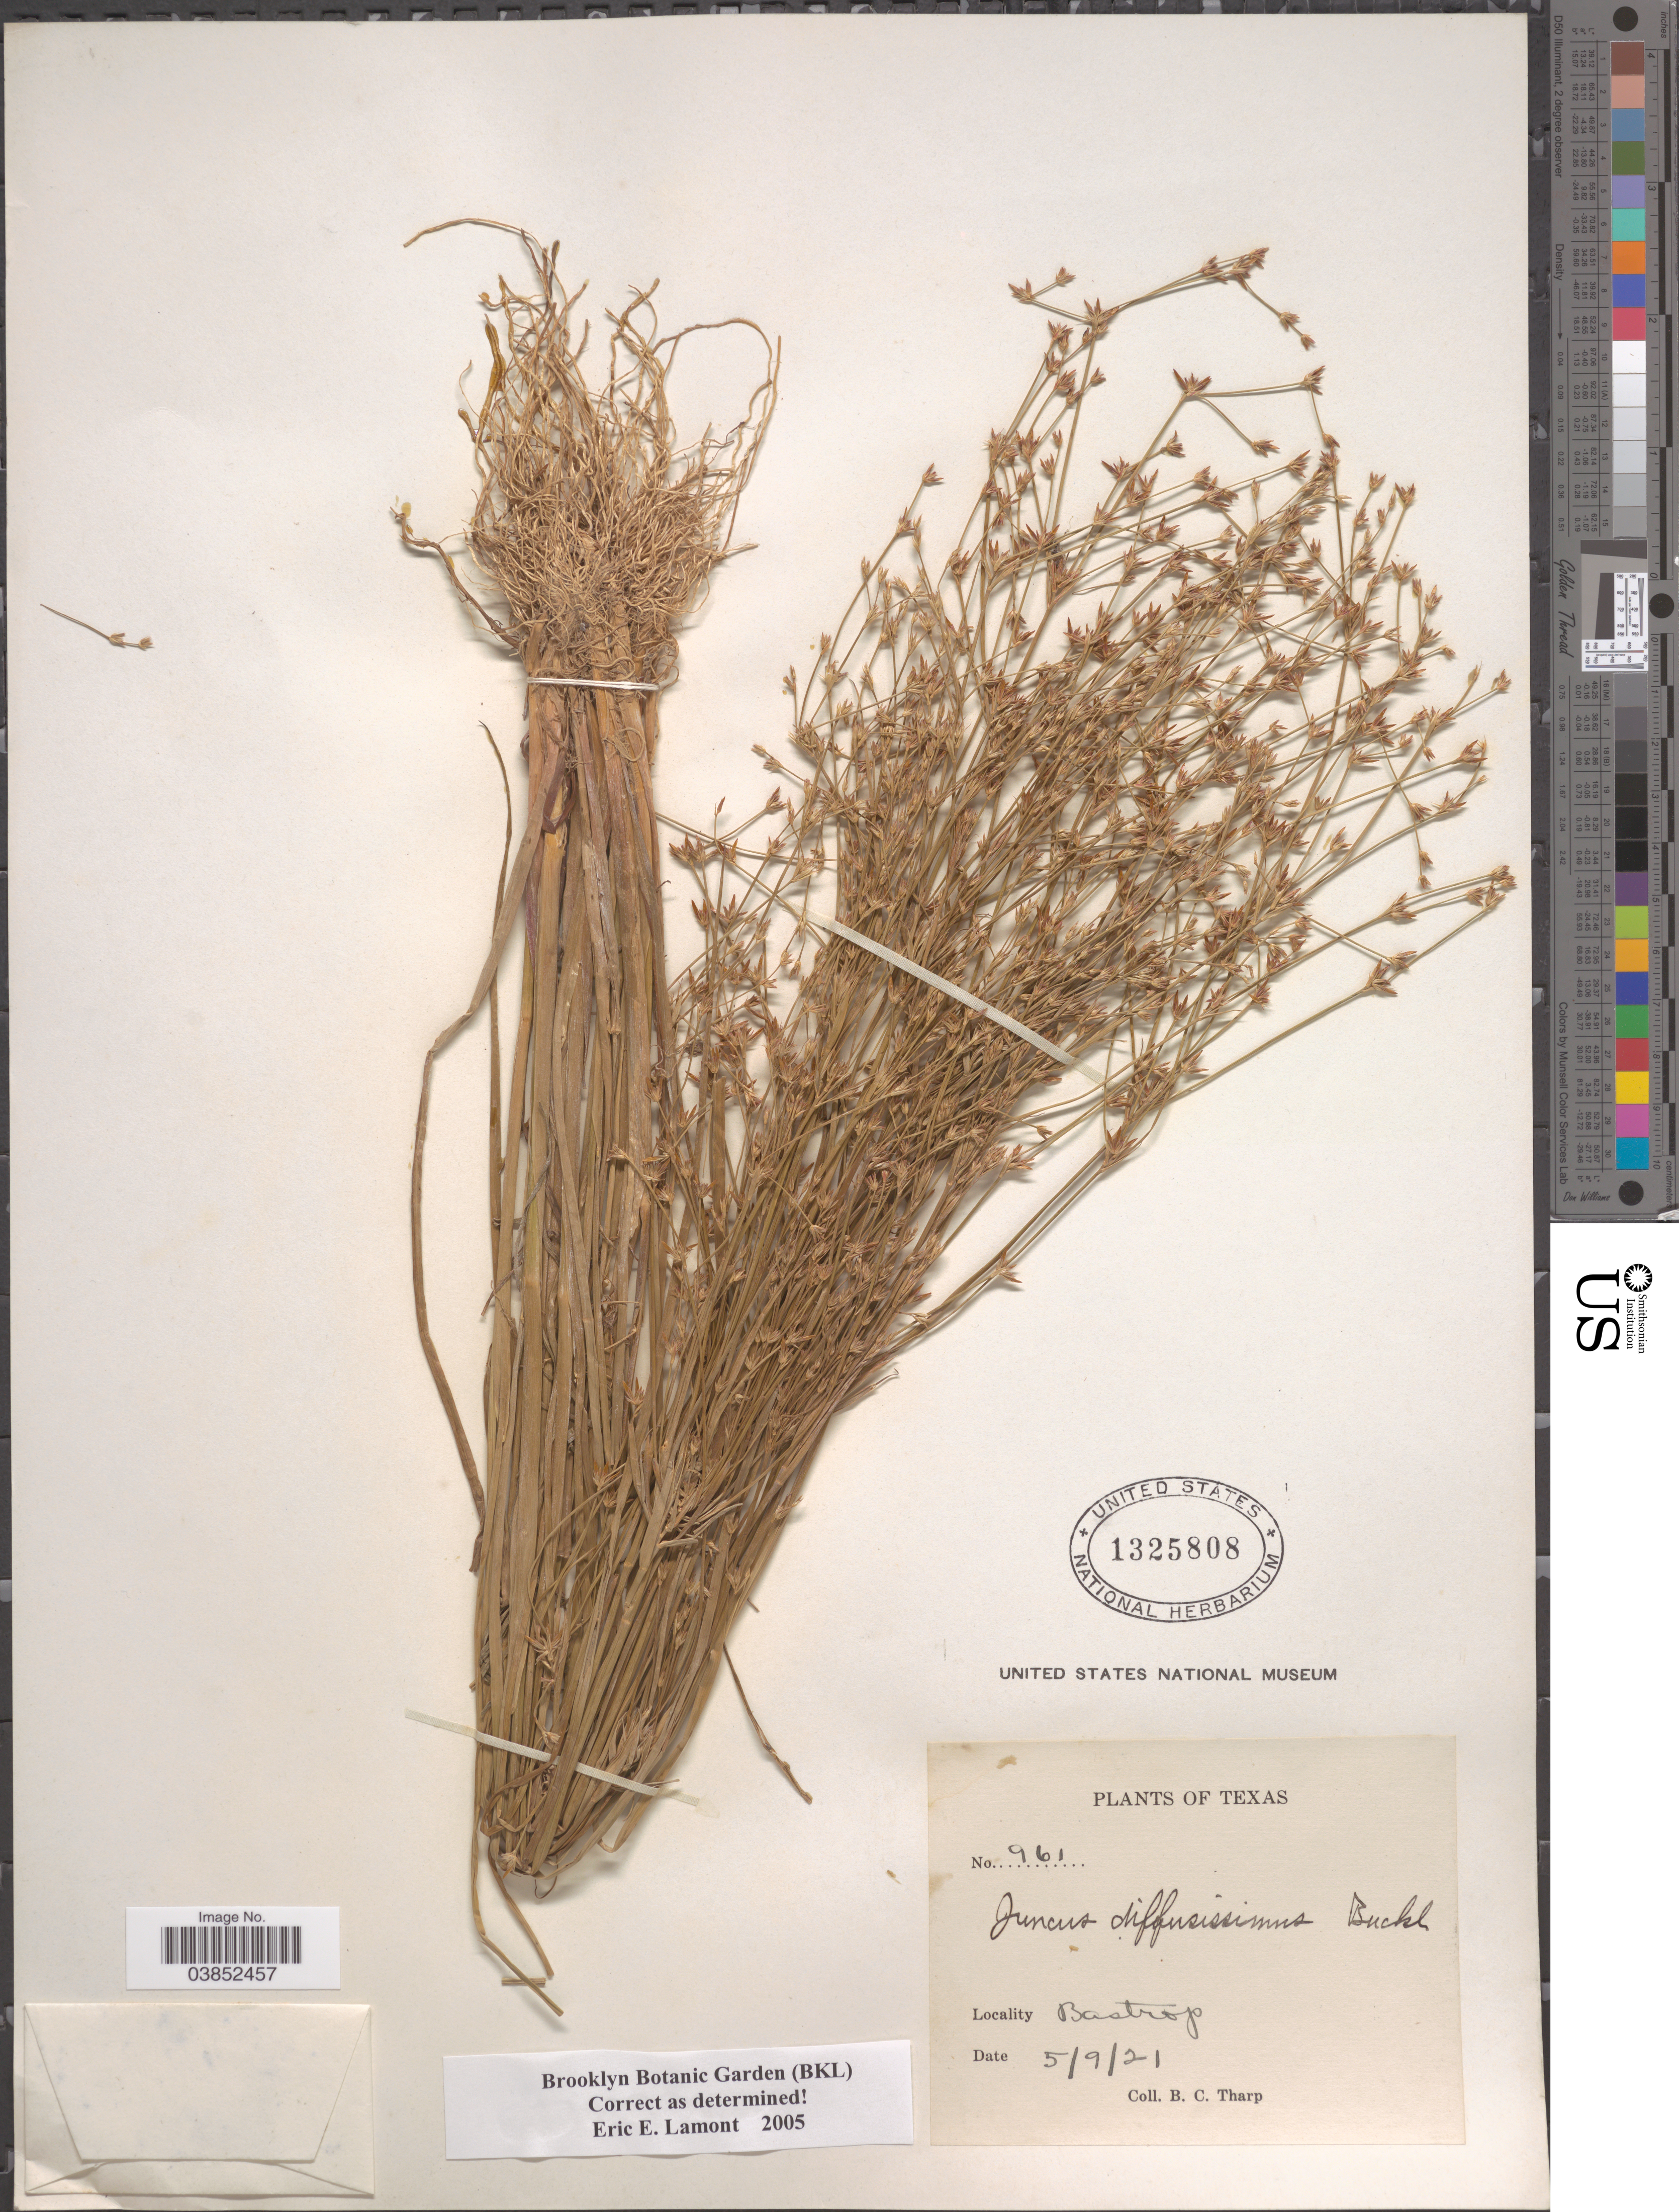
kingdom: Plantae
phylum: Tracheophyta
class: Liliopsida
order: Poales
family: Juncaceae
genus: Juncus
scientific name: Juncus diffusissimus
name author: Buckley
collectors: B. C. Tharp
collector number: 961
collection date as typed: Transcribed d/m/y: 9/5/21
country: United States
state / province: Texas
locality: Bastrop.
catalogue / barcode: US 1325808